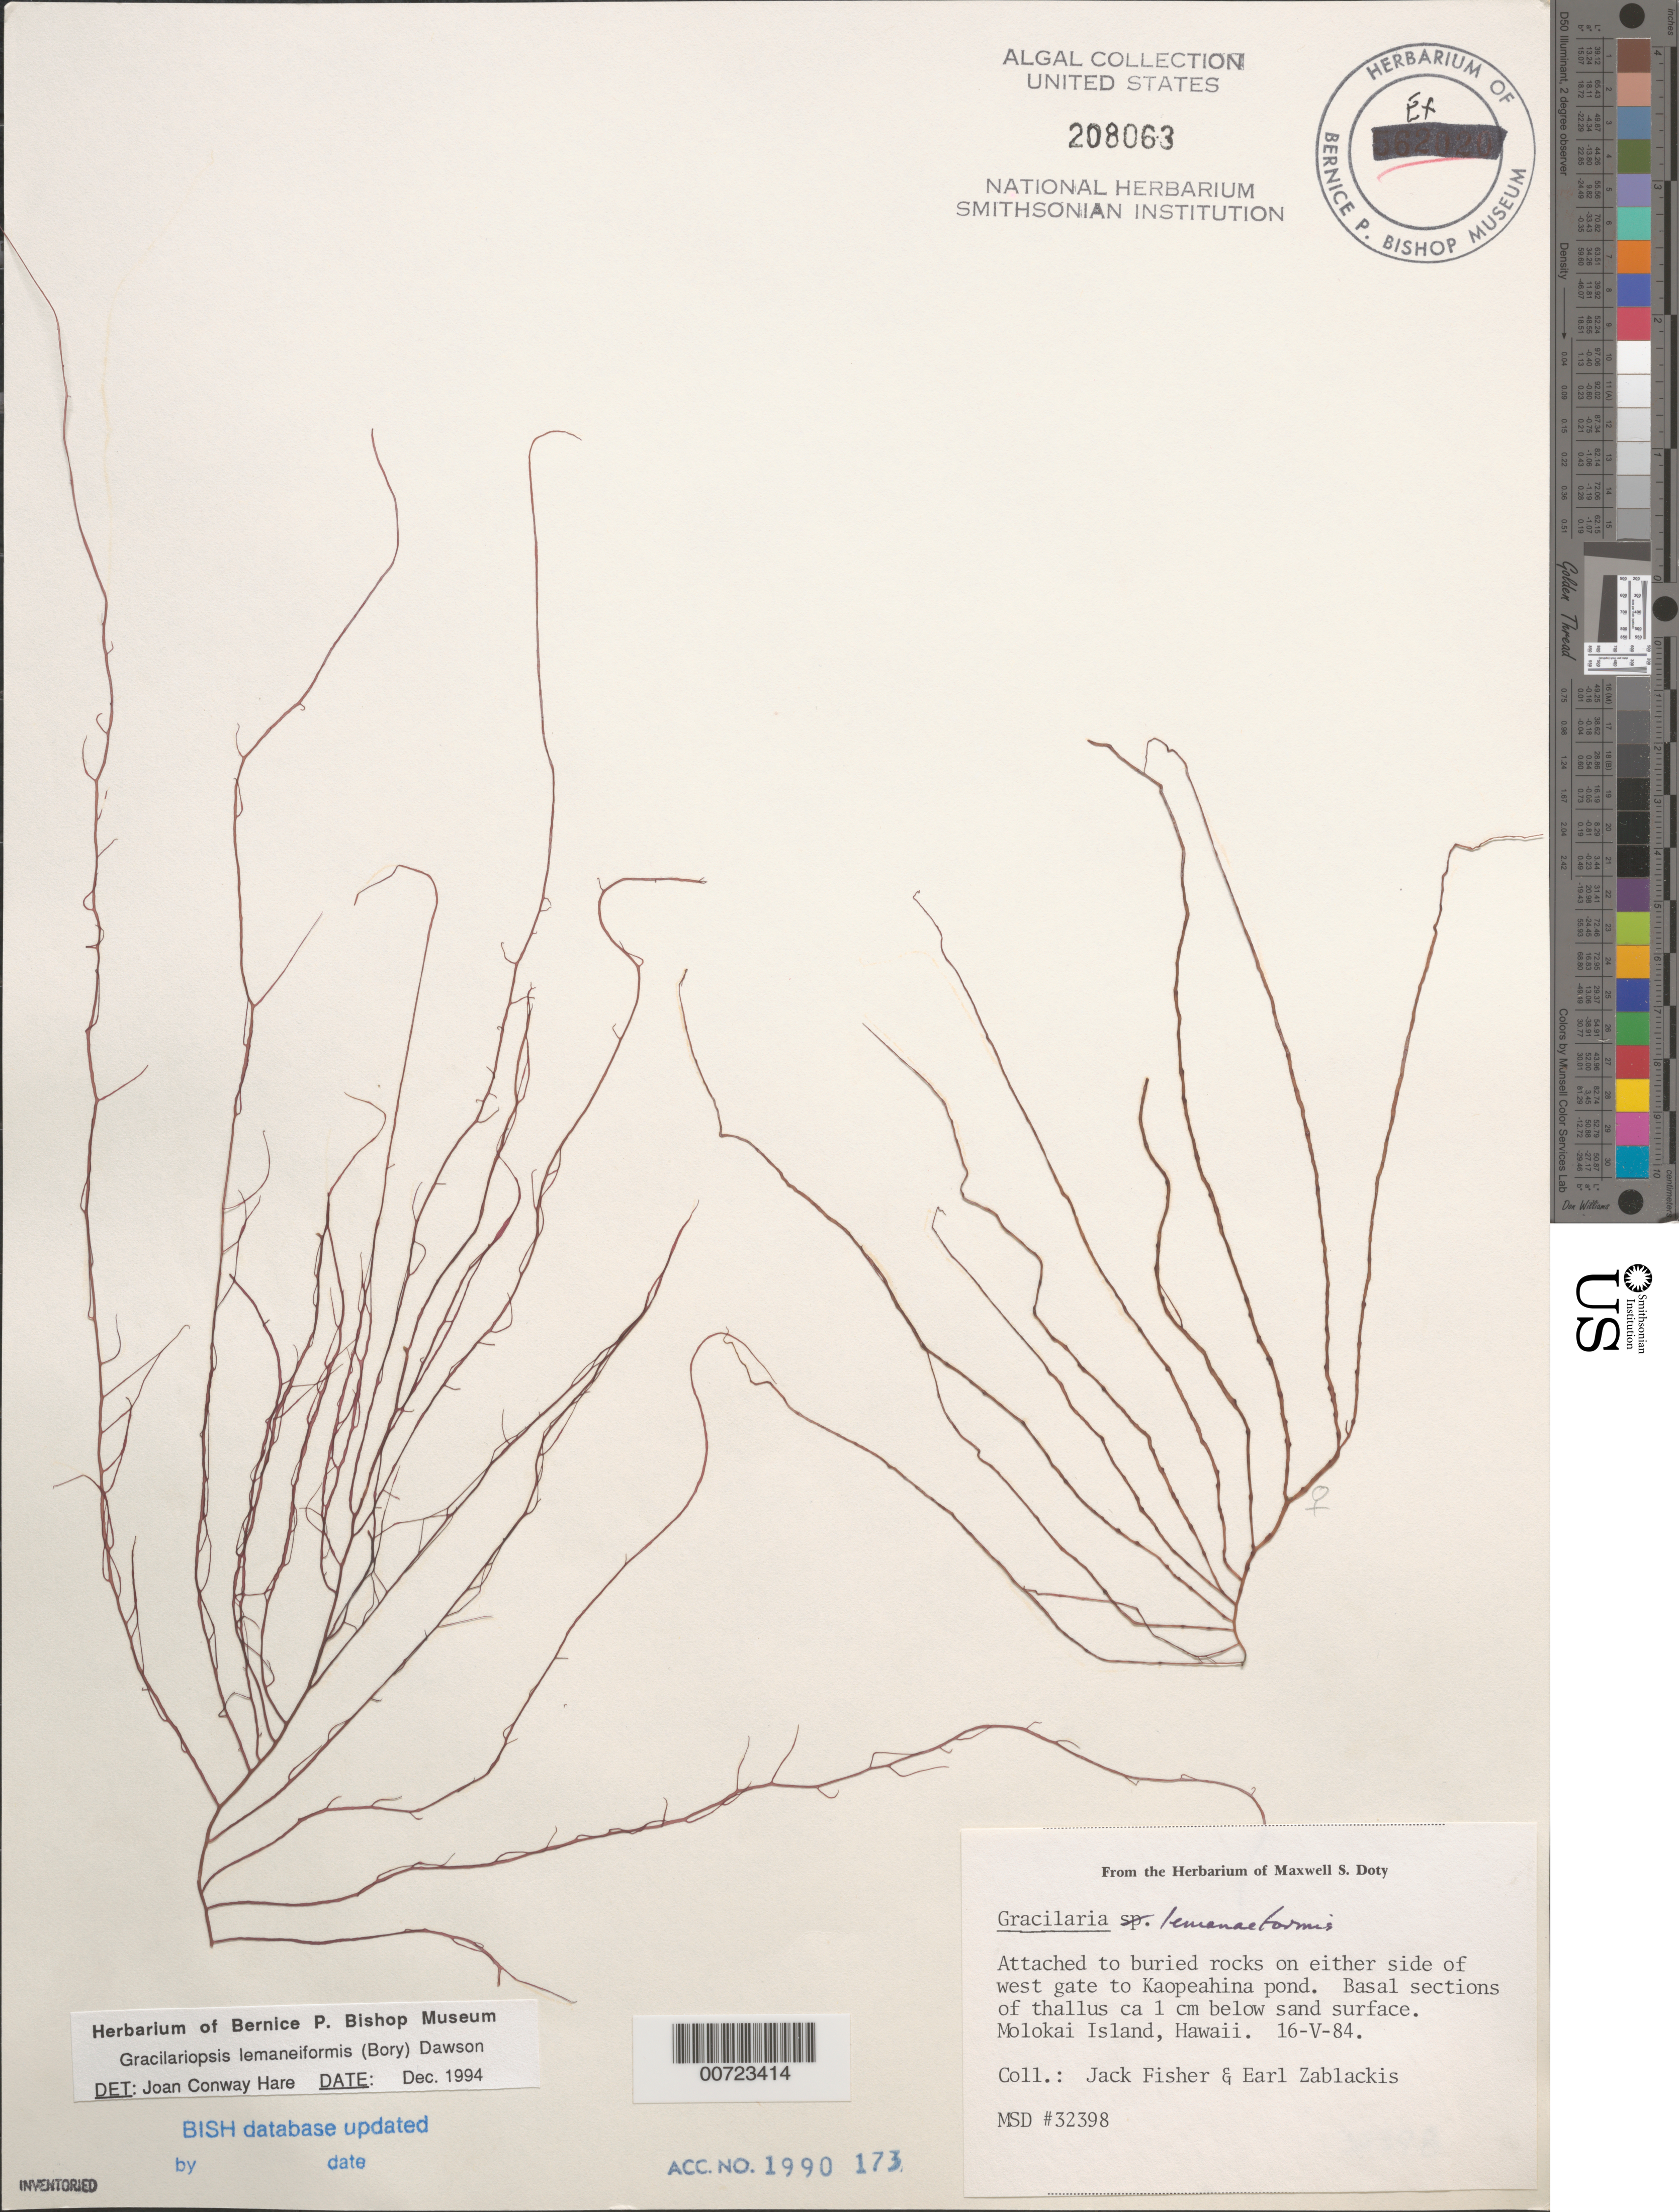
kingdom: Plantae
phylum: Rhodophyta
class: Florideophyceae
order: Gracilariales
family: Gracilariaceae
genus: Gracilariopsis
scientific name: Gracilariopsis lemaneiformis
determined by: Hare, Joan Conway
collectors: J. Fisher & E. Zablackis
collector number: MSD 32398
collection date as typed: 16 May 1984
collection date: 1984-05-16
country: United States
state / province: Hawaii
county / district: Maui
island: Moloka'i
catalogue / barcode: US 208063